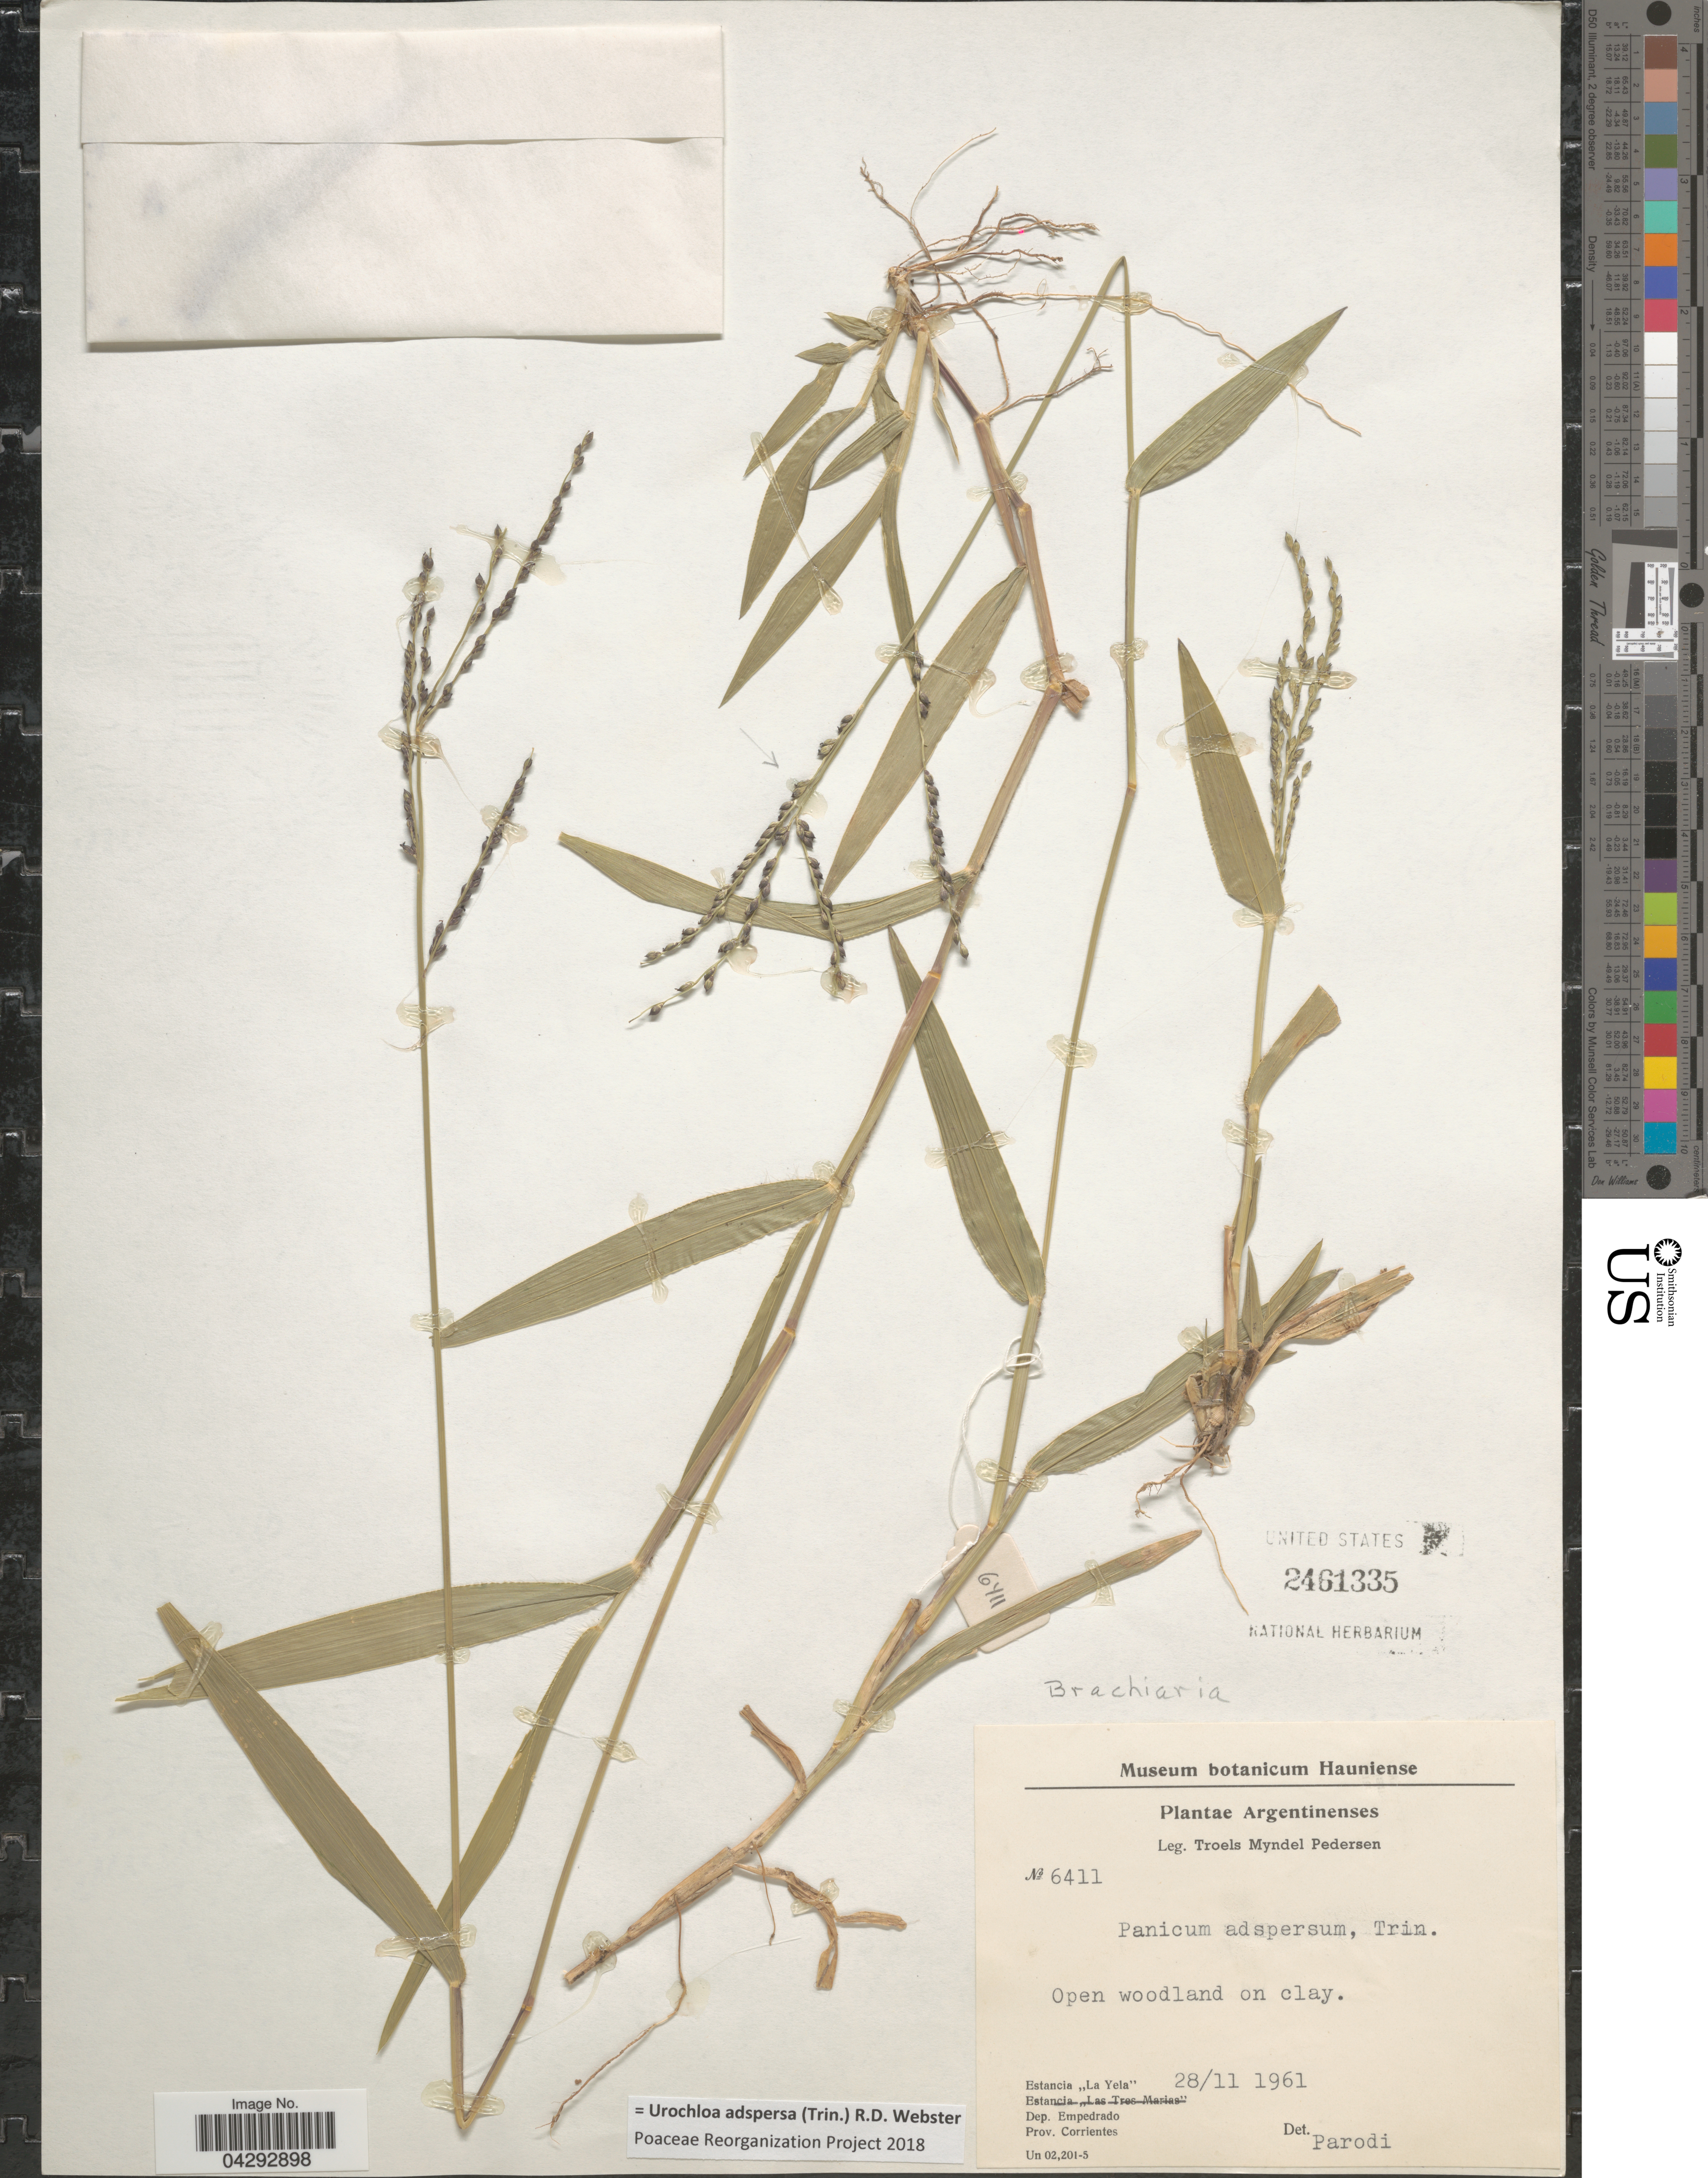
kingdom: Plantae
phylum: Tracheophyta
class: Liliopsida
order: Poales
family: Poaceae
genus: Urochloa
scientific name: Urochloa adspersa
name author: (Trin.) R.D. Webster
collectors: T. Pederson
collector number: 6411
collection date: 1961-11-28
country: Argentina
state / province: Corrientes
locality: Open woodland on clay. Estancia "La Yela". Dep. Empedrado.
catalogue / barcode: US 2461335